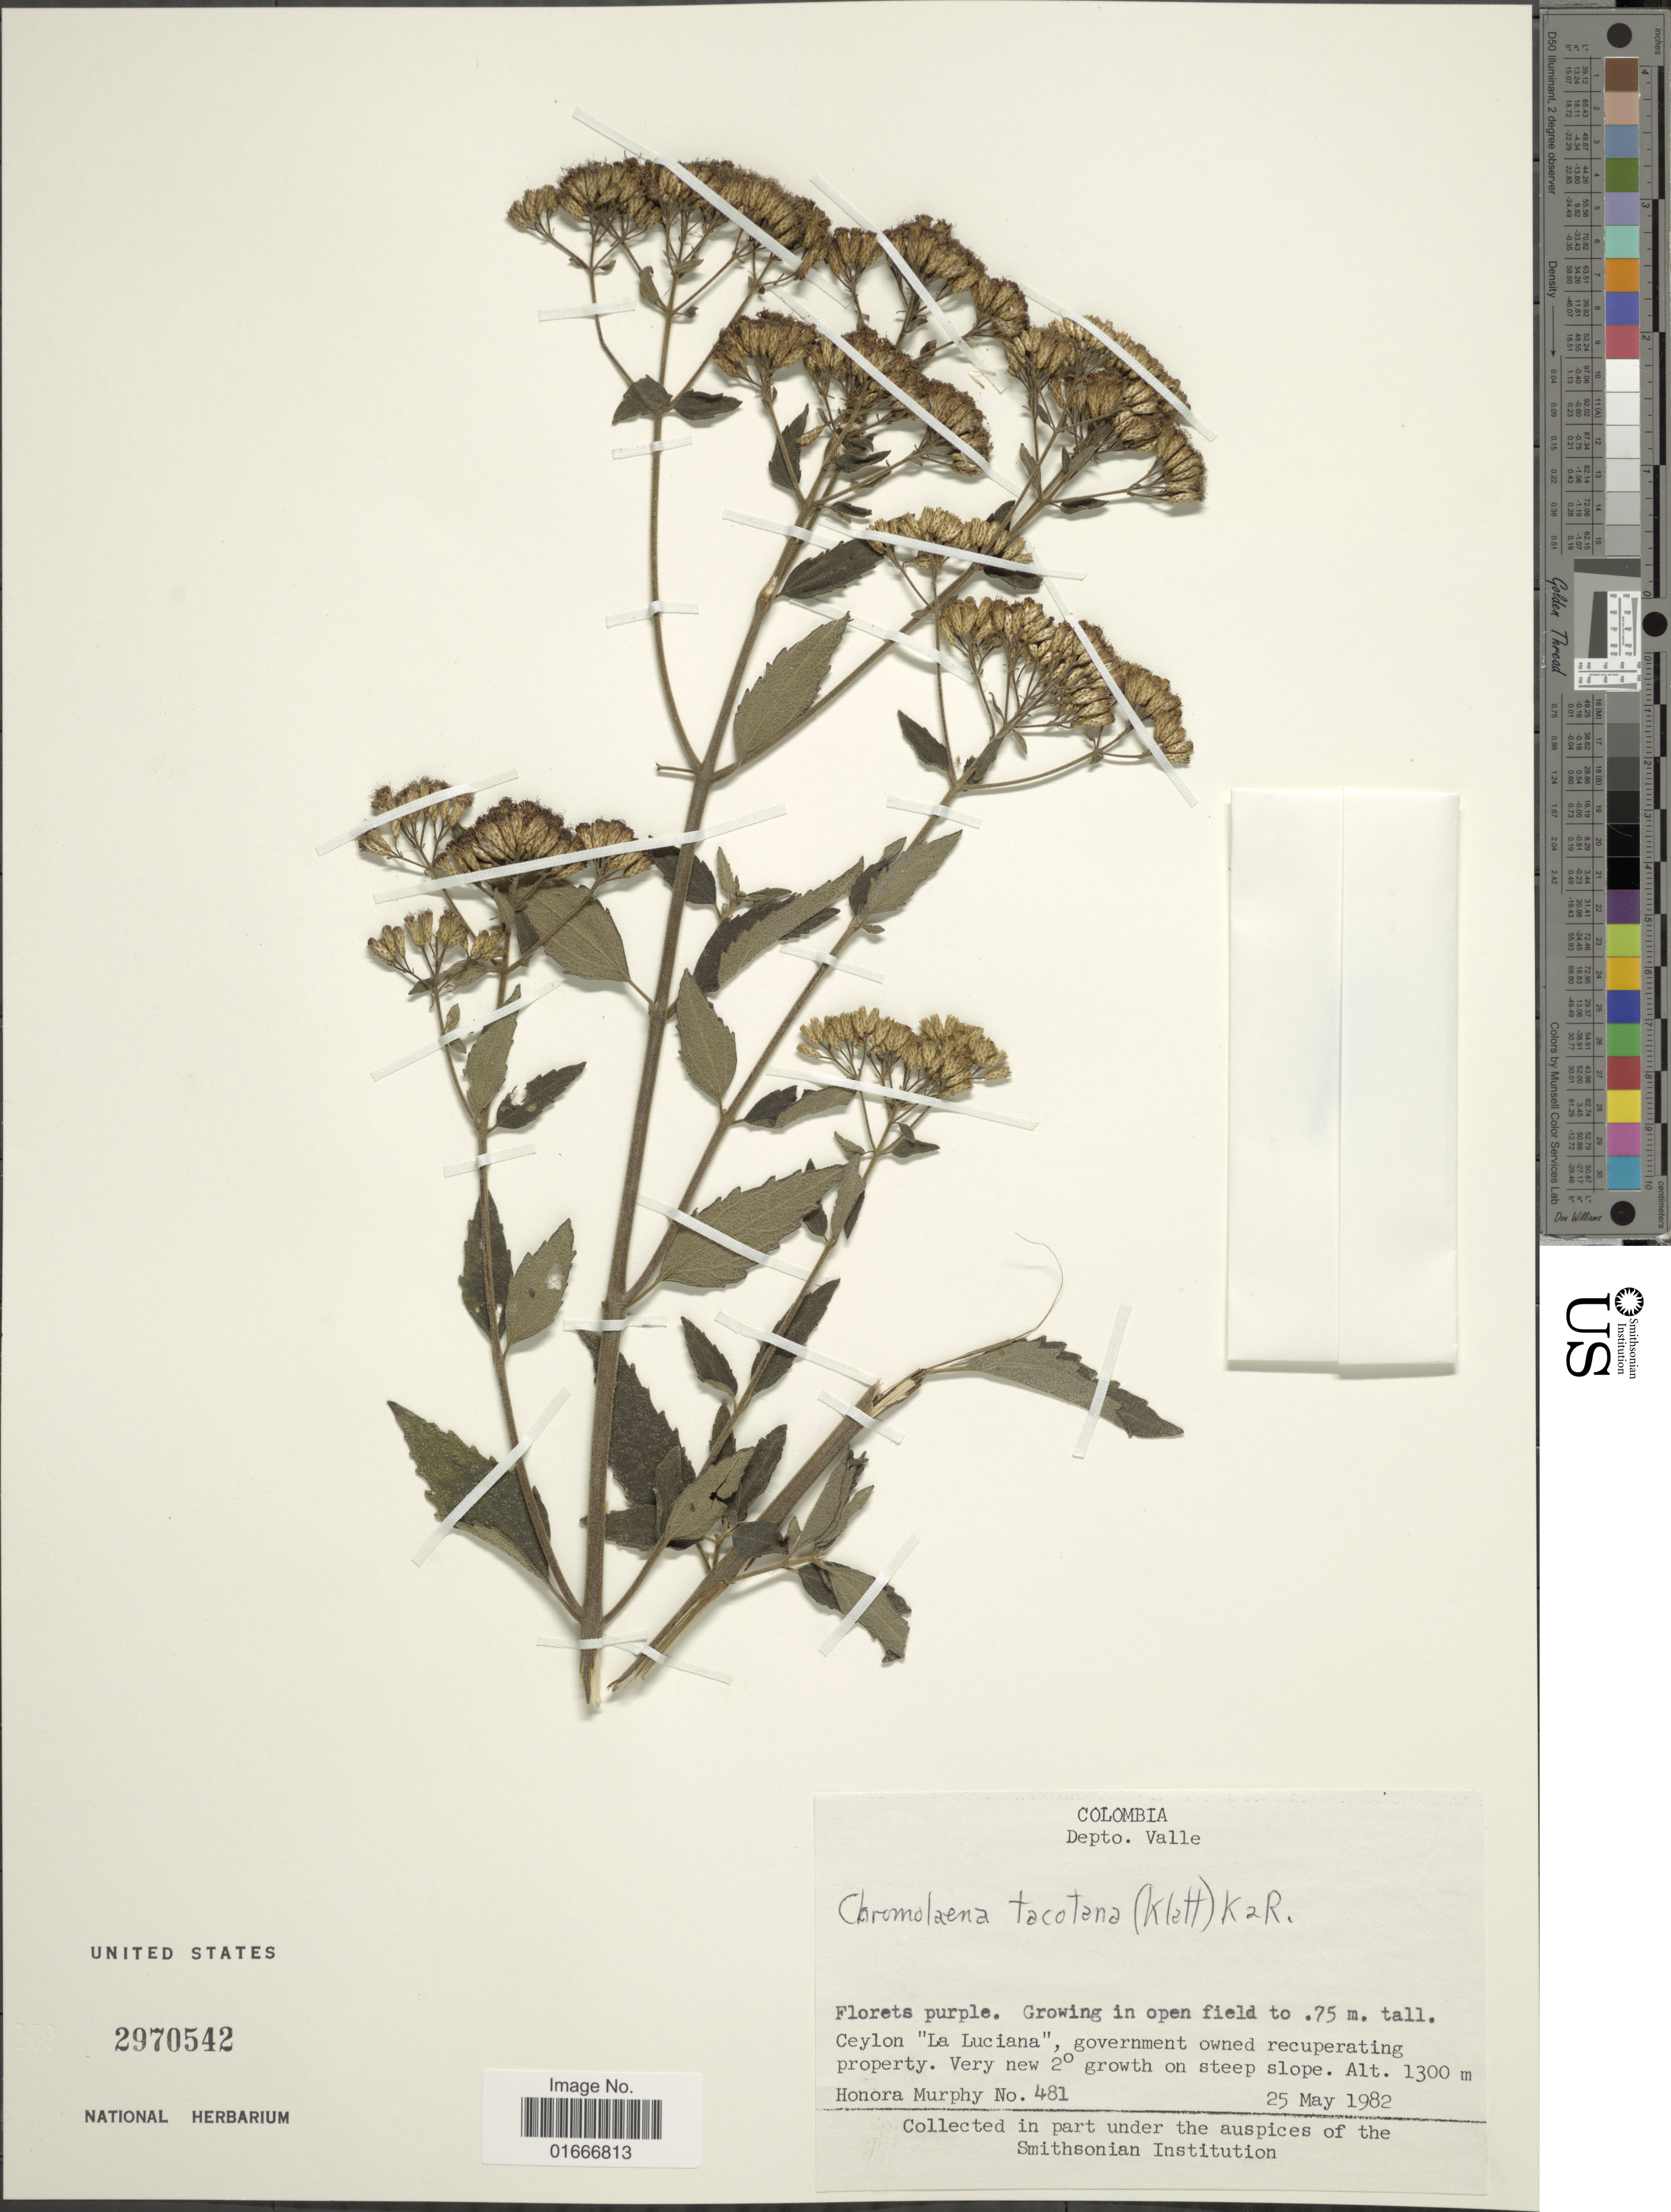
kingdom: Plantae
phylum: Tracheophyta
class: Magnoliopsida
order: Asterales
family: Asteraceae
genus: Chromolaena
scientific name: Chromolaena tacotana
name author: (Klatt) R.M. King & H. Rob.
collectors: H. Murphy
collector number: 481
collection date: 1982-05-25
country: Colombia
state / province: Valle del Cauca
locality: Colombia. Depto. Valle. Ceylon "La Luciana", government owned recuperating property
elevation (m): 1300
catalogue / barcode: US 2970542